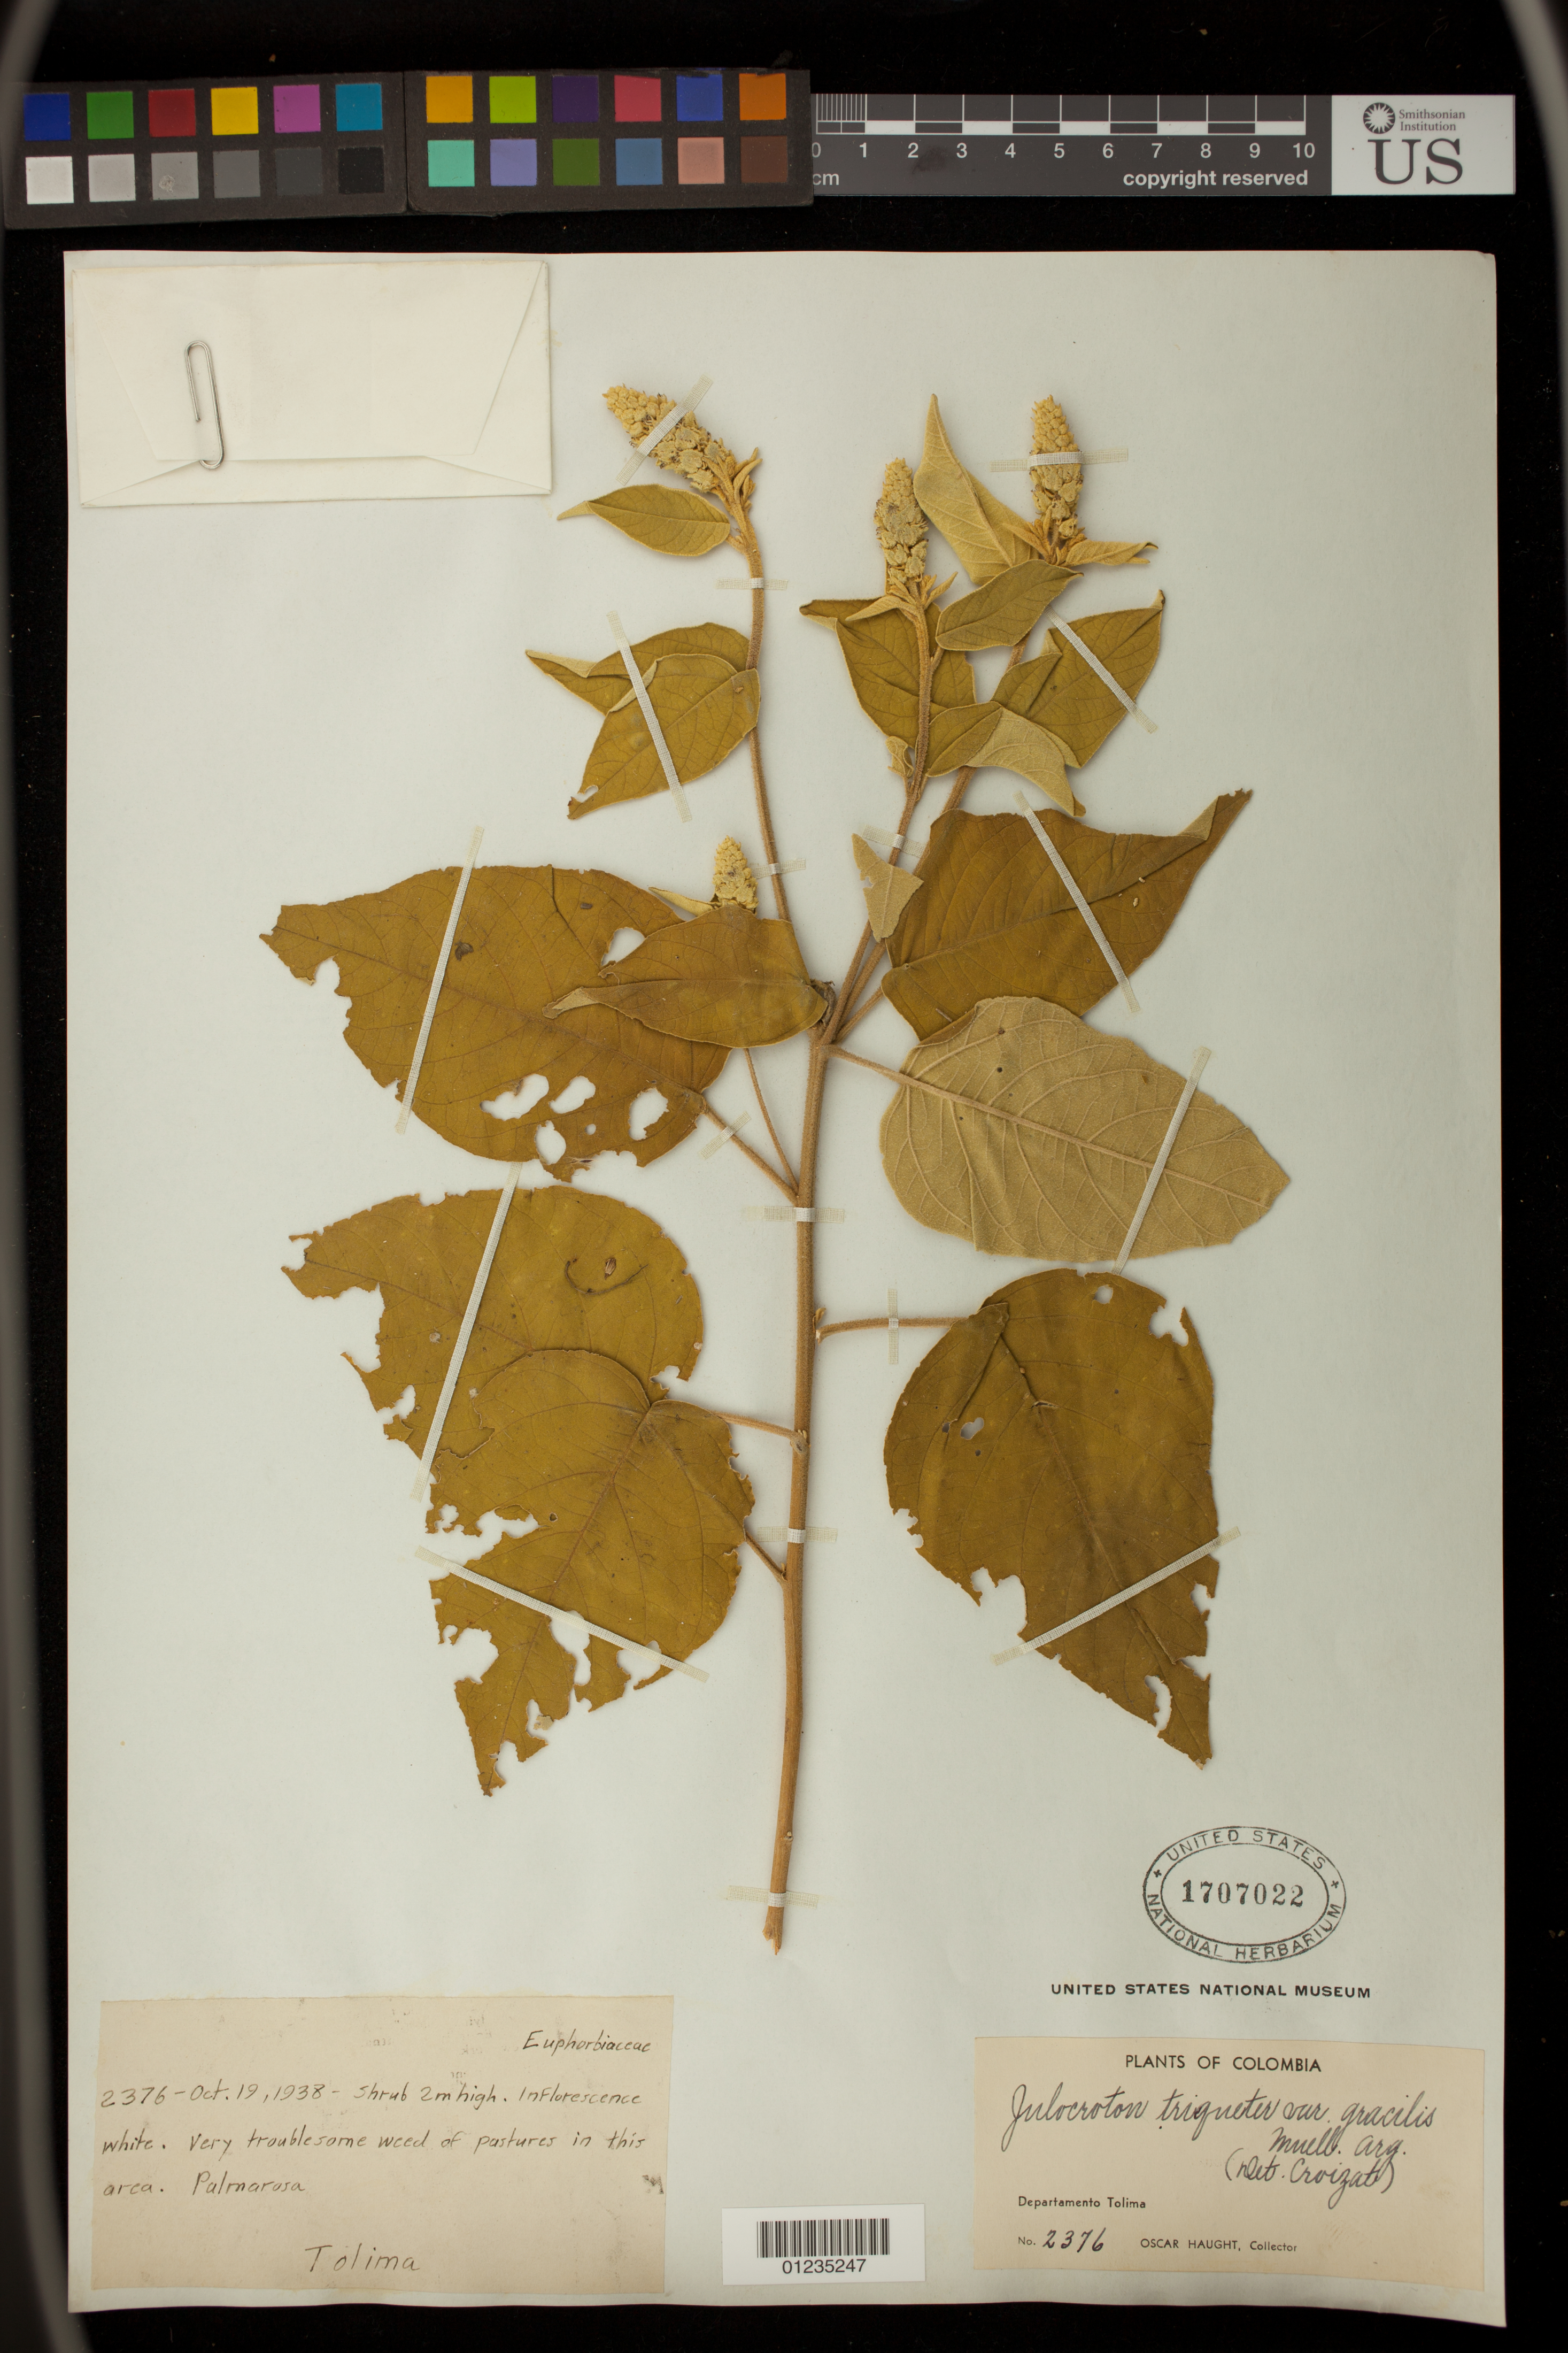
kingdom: Plantae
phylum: Tracheophyta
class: Magnoliopsida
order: Malpighiales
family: Euphorbiaceae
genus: Julocroton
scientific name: Julocroton triqueter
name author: (Lam.) Didr.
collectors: O. Haught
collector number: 2376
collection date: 1938-10-19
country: Colombia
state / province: Tolima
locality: Near Palmarosa.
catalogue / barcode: US 1707022